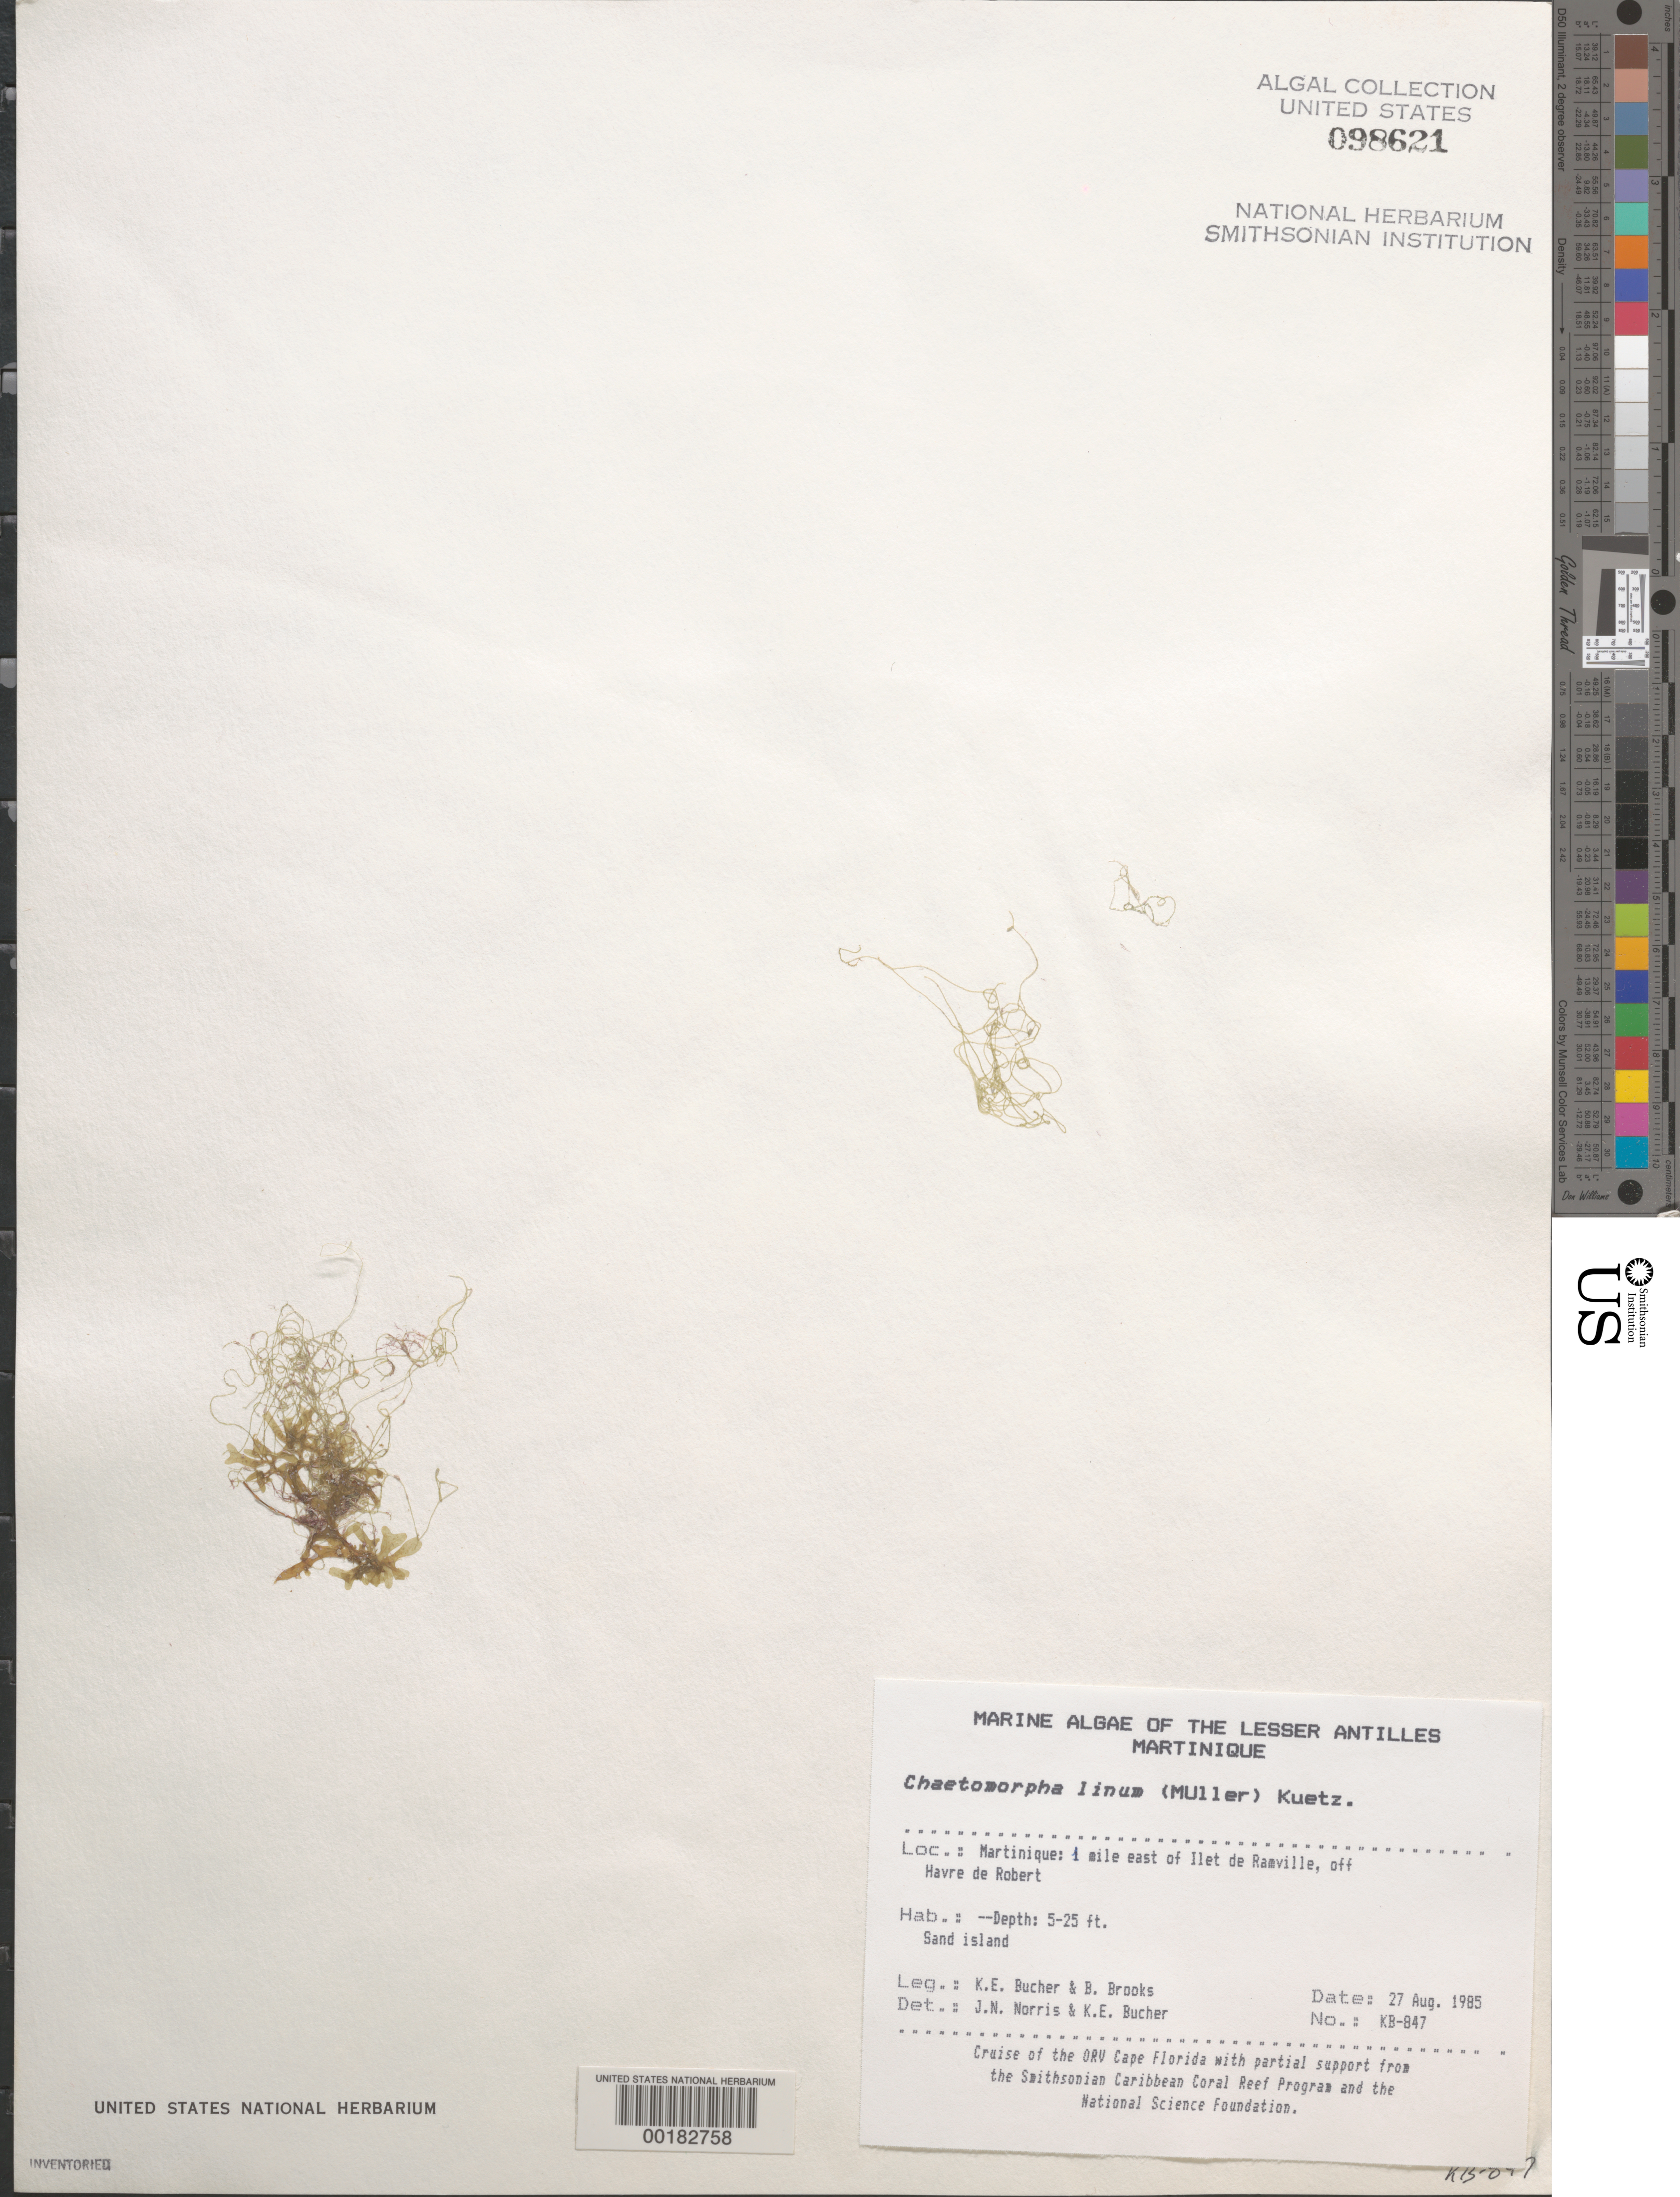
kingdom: Plantae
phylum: Chlorophyta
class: Ulvophyceae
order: Cladophorales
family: Cladophoraceae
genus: Chaetomorpha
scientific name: Chaetomorpha linum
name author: (O.F. Muell.) Kütz.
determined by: Norris, J. N.; Bucher, K. E.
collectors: K. E. Bucher & B. Brooks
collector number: Kb-847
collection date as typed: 27 Aug 1985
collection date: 1985-08-27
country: Martinique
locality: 1 mile east of Ilet de Ramville, off Havre du Robert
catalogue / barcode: US 98621